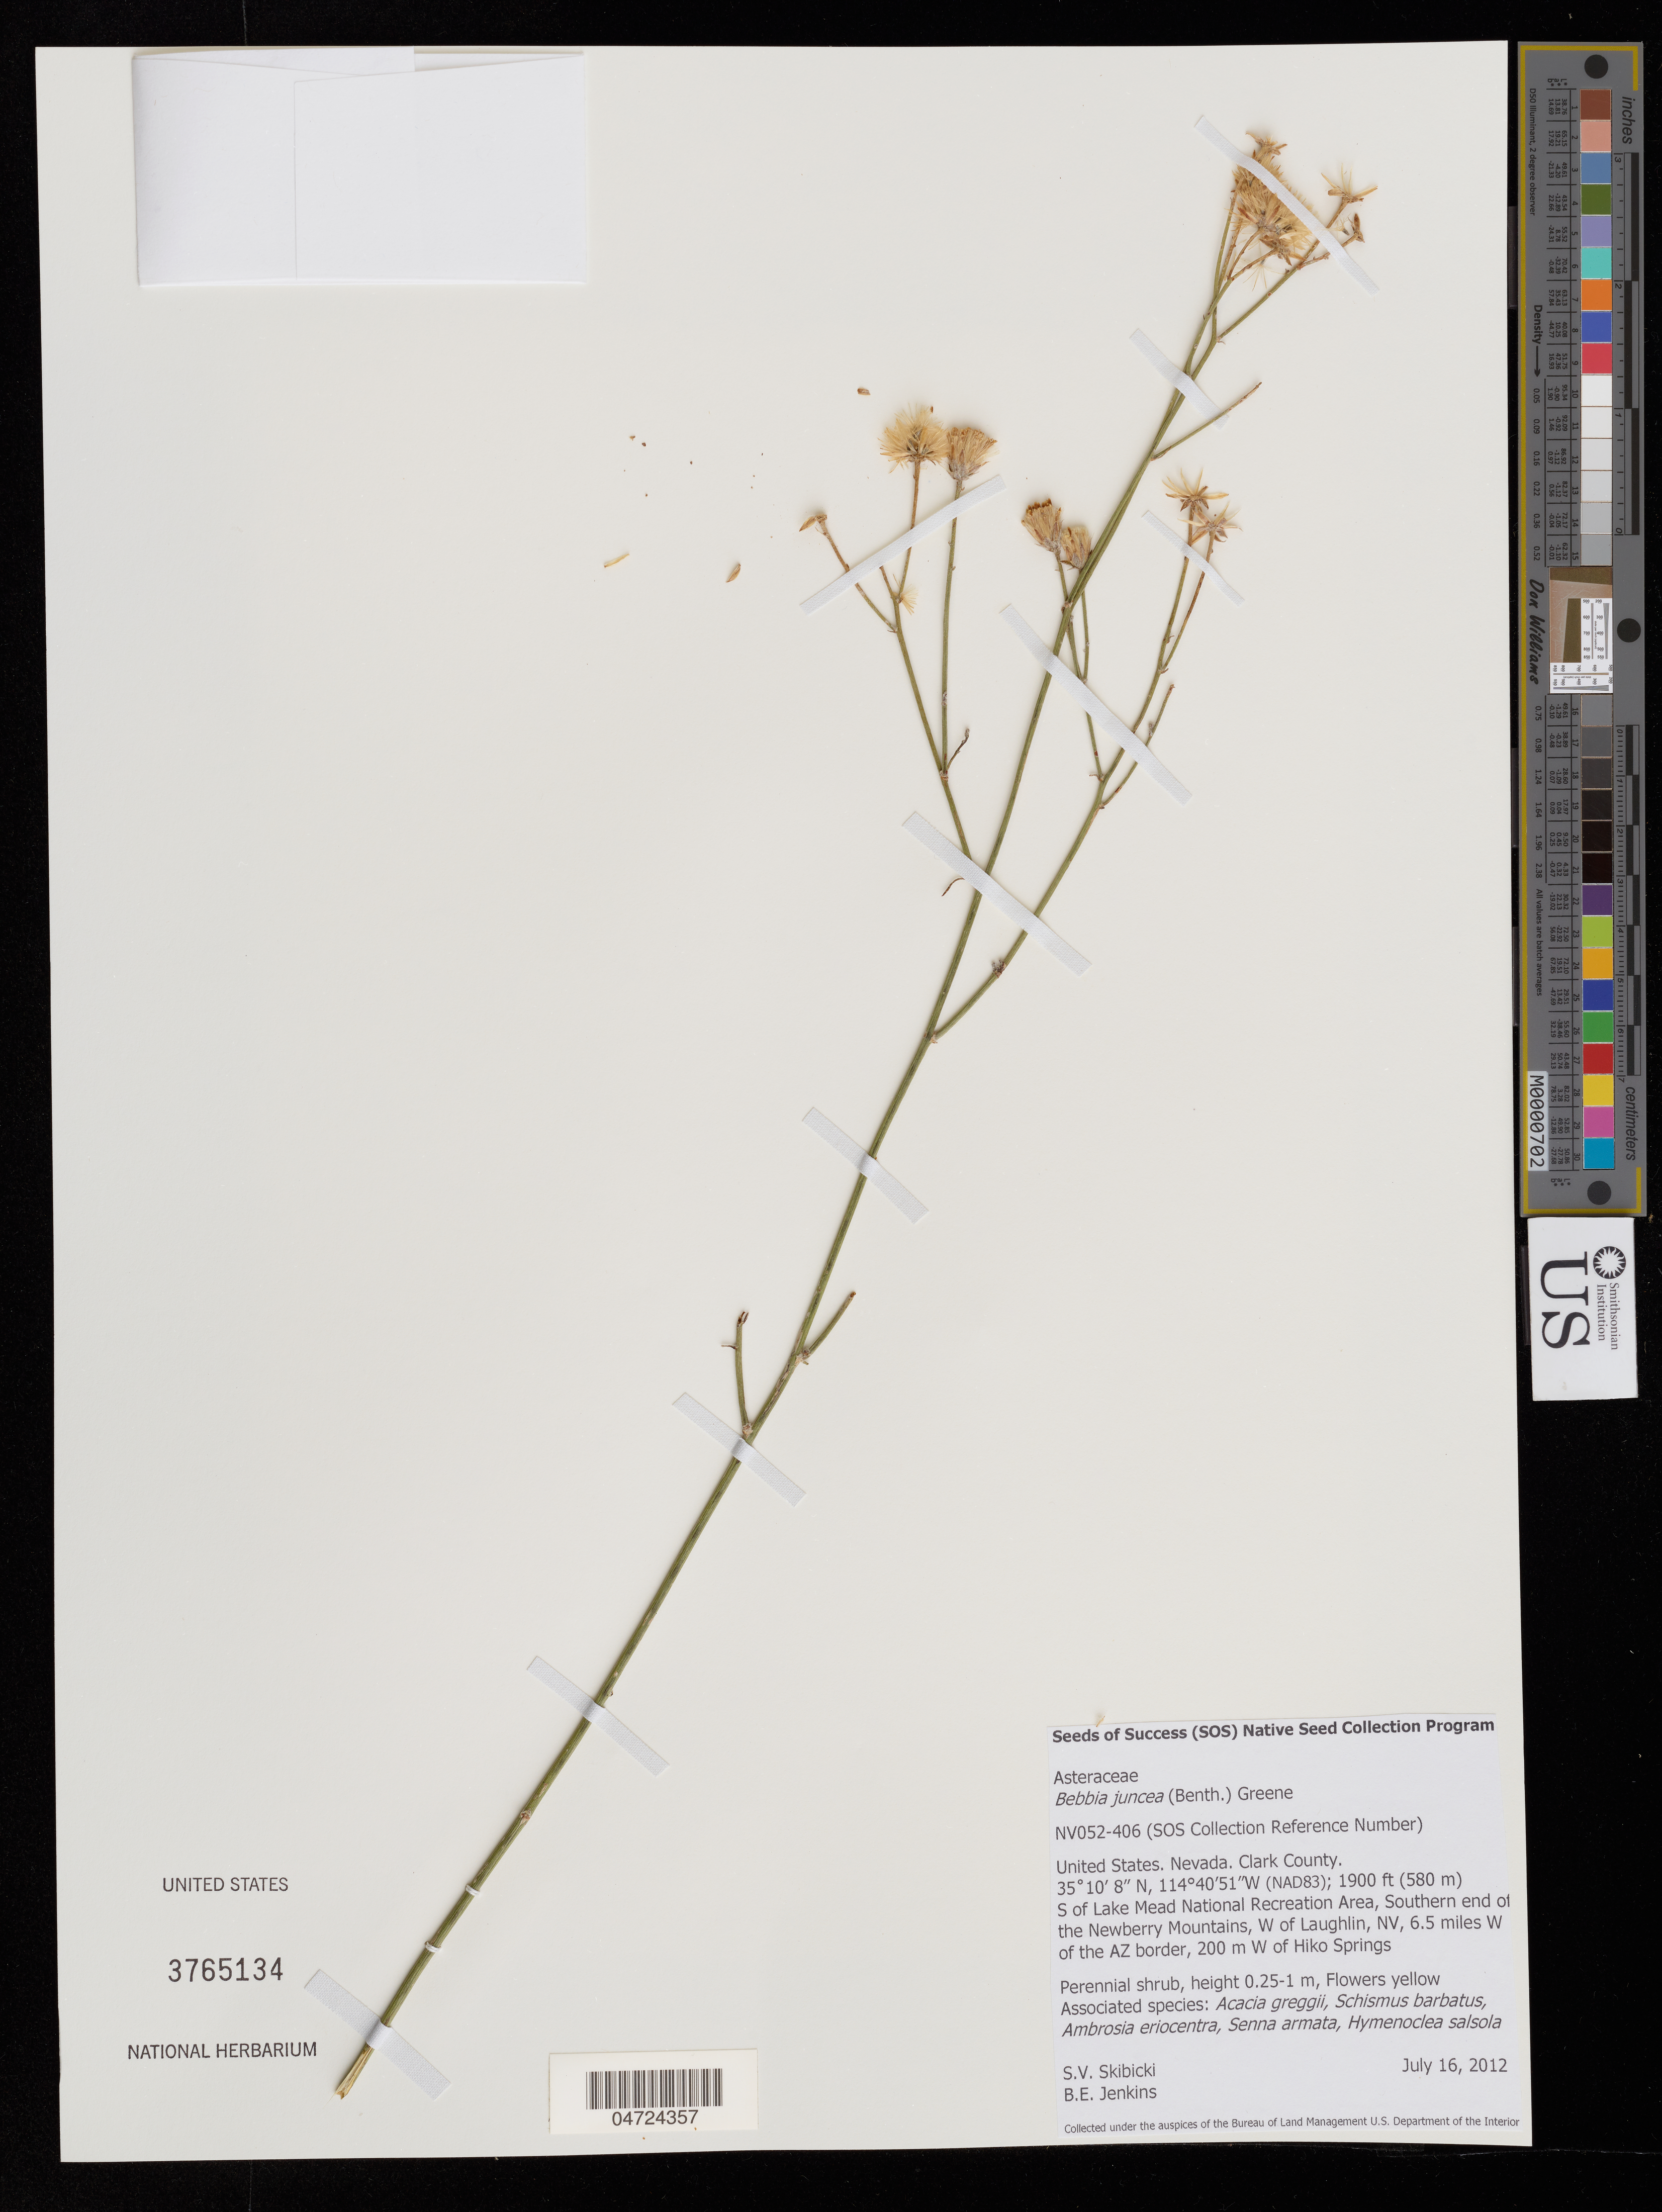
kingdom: Plantae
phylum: Tracheophyta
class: Magnoliopsida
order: Asterales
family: Asteraceae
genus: Bebbia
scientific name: Bebbia juncea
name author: (Benth.) Greene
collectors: S. Skibicki & B. Jenkins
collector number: NV052-406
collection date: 2012-07-16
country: United States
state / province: Nevada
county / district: Clark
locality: Clark County. (NAD83). S of Lake Mead National Recreation Area, Southern end of the Newberry Mountains, W of Laughlin, NV, 6.5 miles W of the AZ border, 200 m W of Hiko Springs.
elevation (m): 579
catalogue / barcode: US 3765134